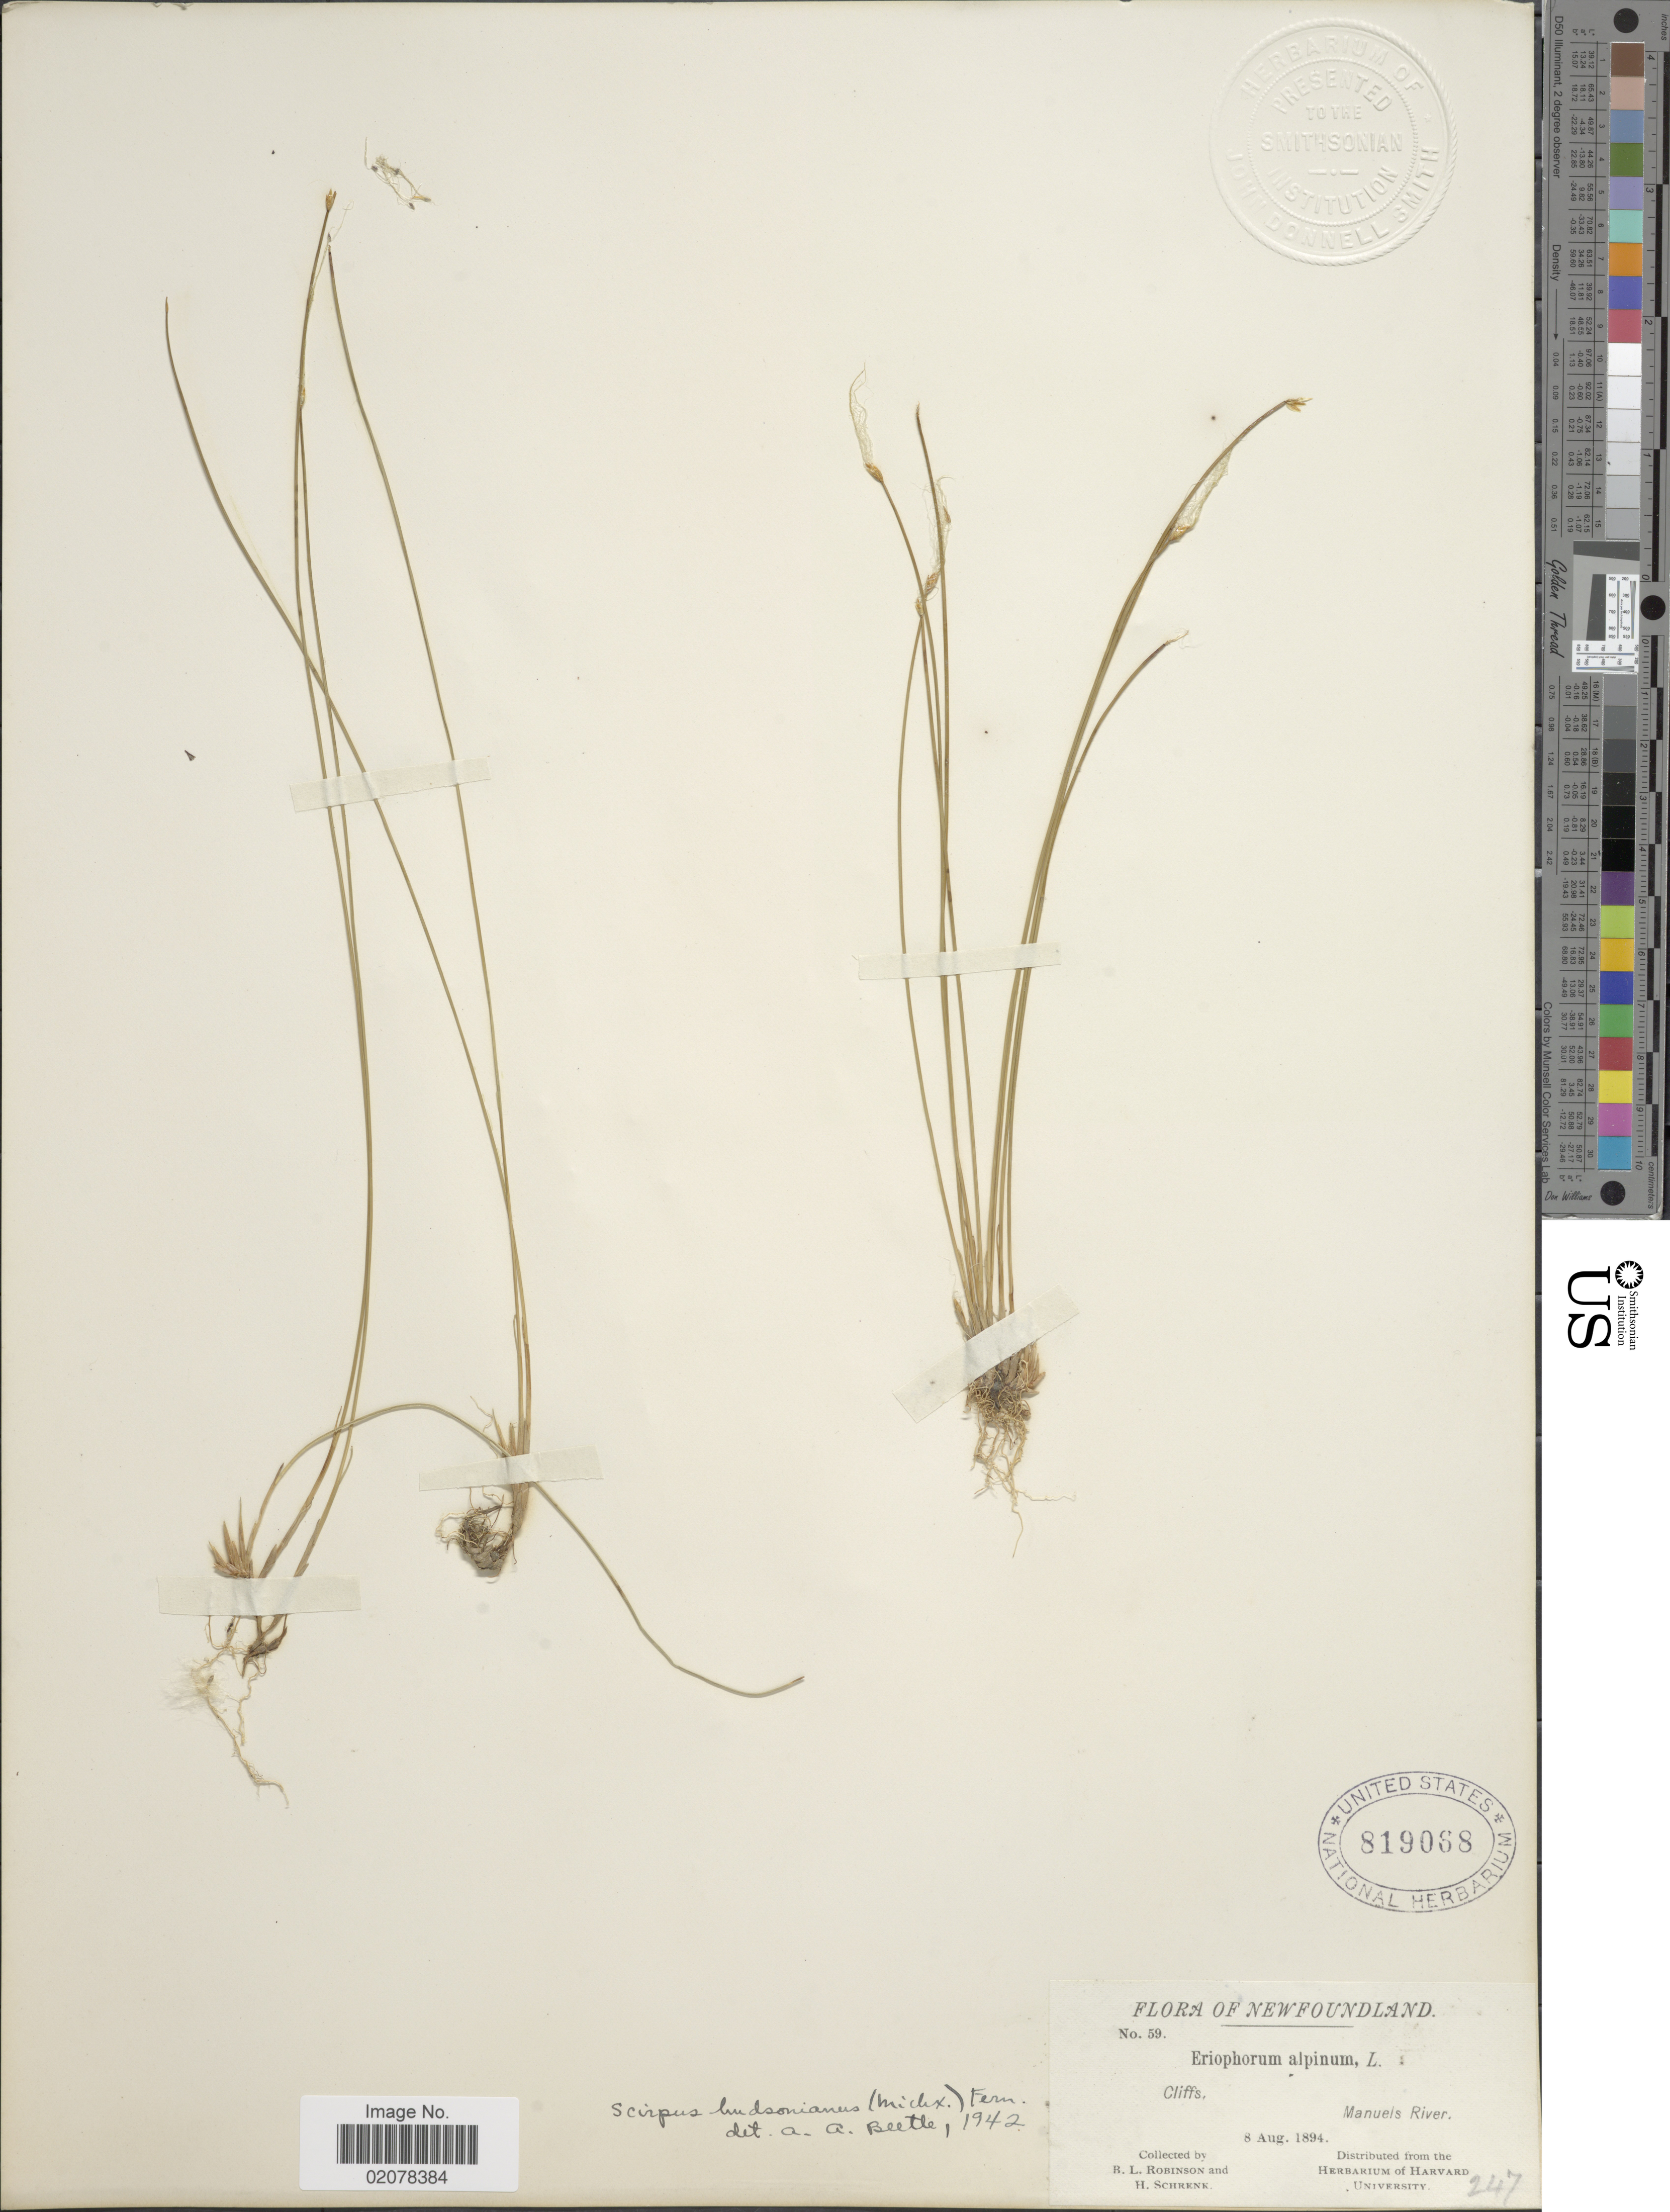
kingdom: Plantae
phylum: Tracheophyta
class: Liliopsida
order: Poales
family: Cyperaceae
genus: Trichophorum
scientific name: Trichophorum alpinum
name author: (L.) Pers.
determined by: Strong, M. T., (US), Smithsonian Institution - National Museum of Natural History (UNITED STATES)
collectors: B. L. Robinson & H. v. Schrenk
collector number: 59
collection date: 1894-08-08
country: Canada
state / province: Newfoundland and Labrador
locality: Cliffs, Manuels River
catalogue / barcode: US 819068